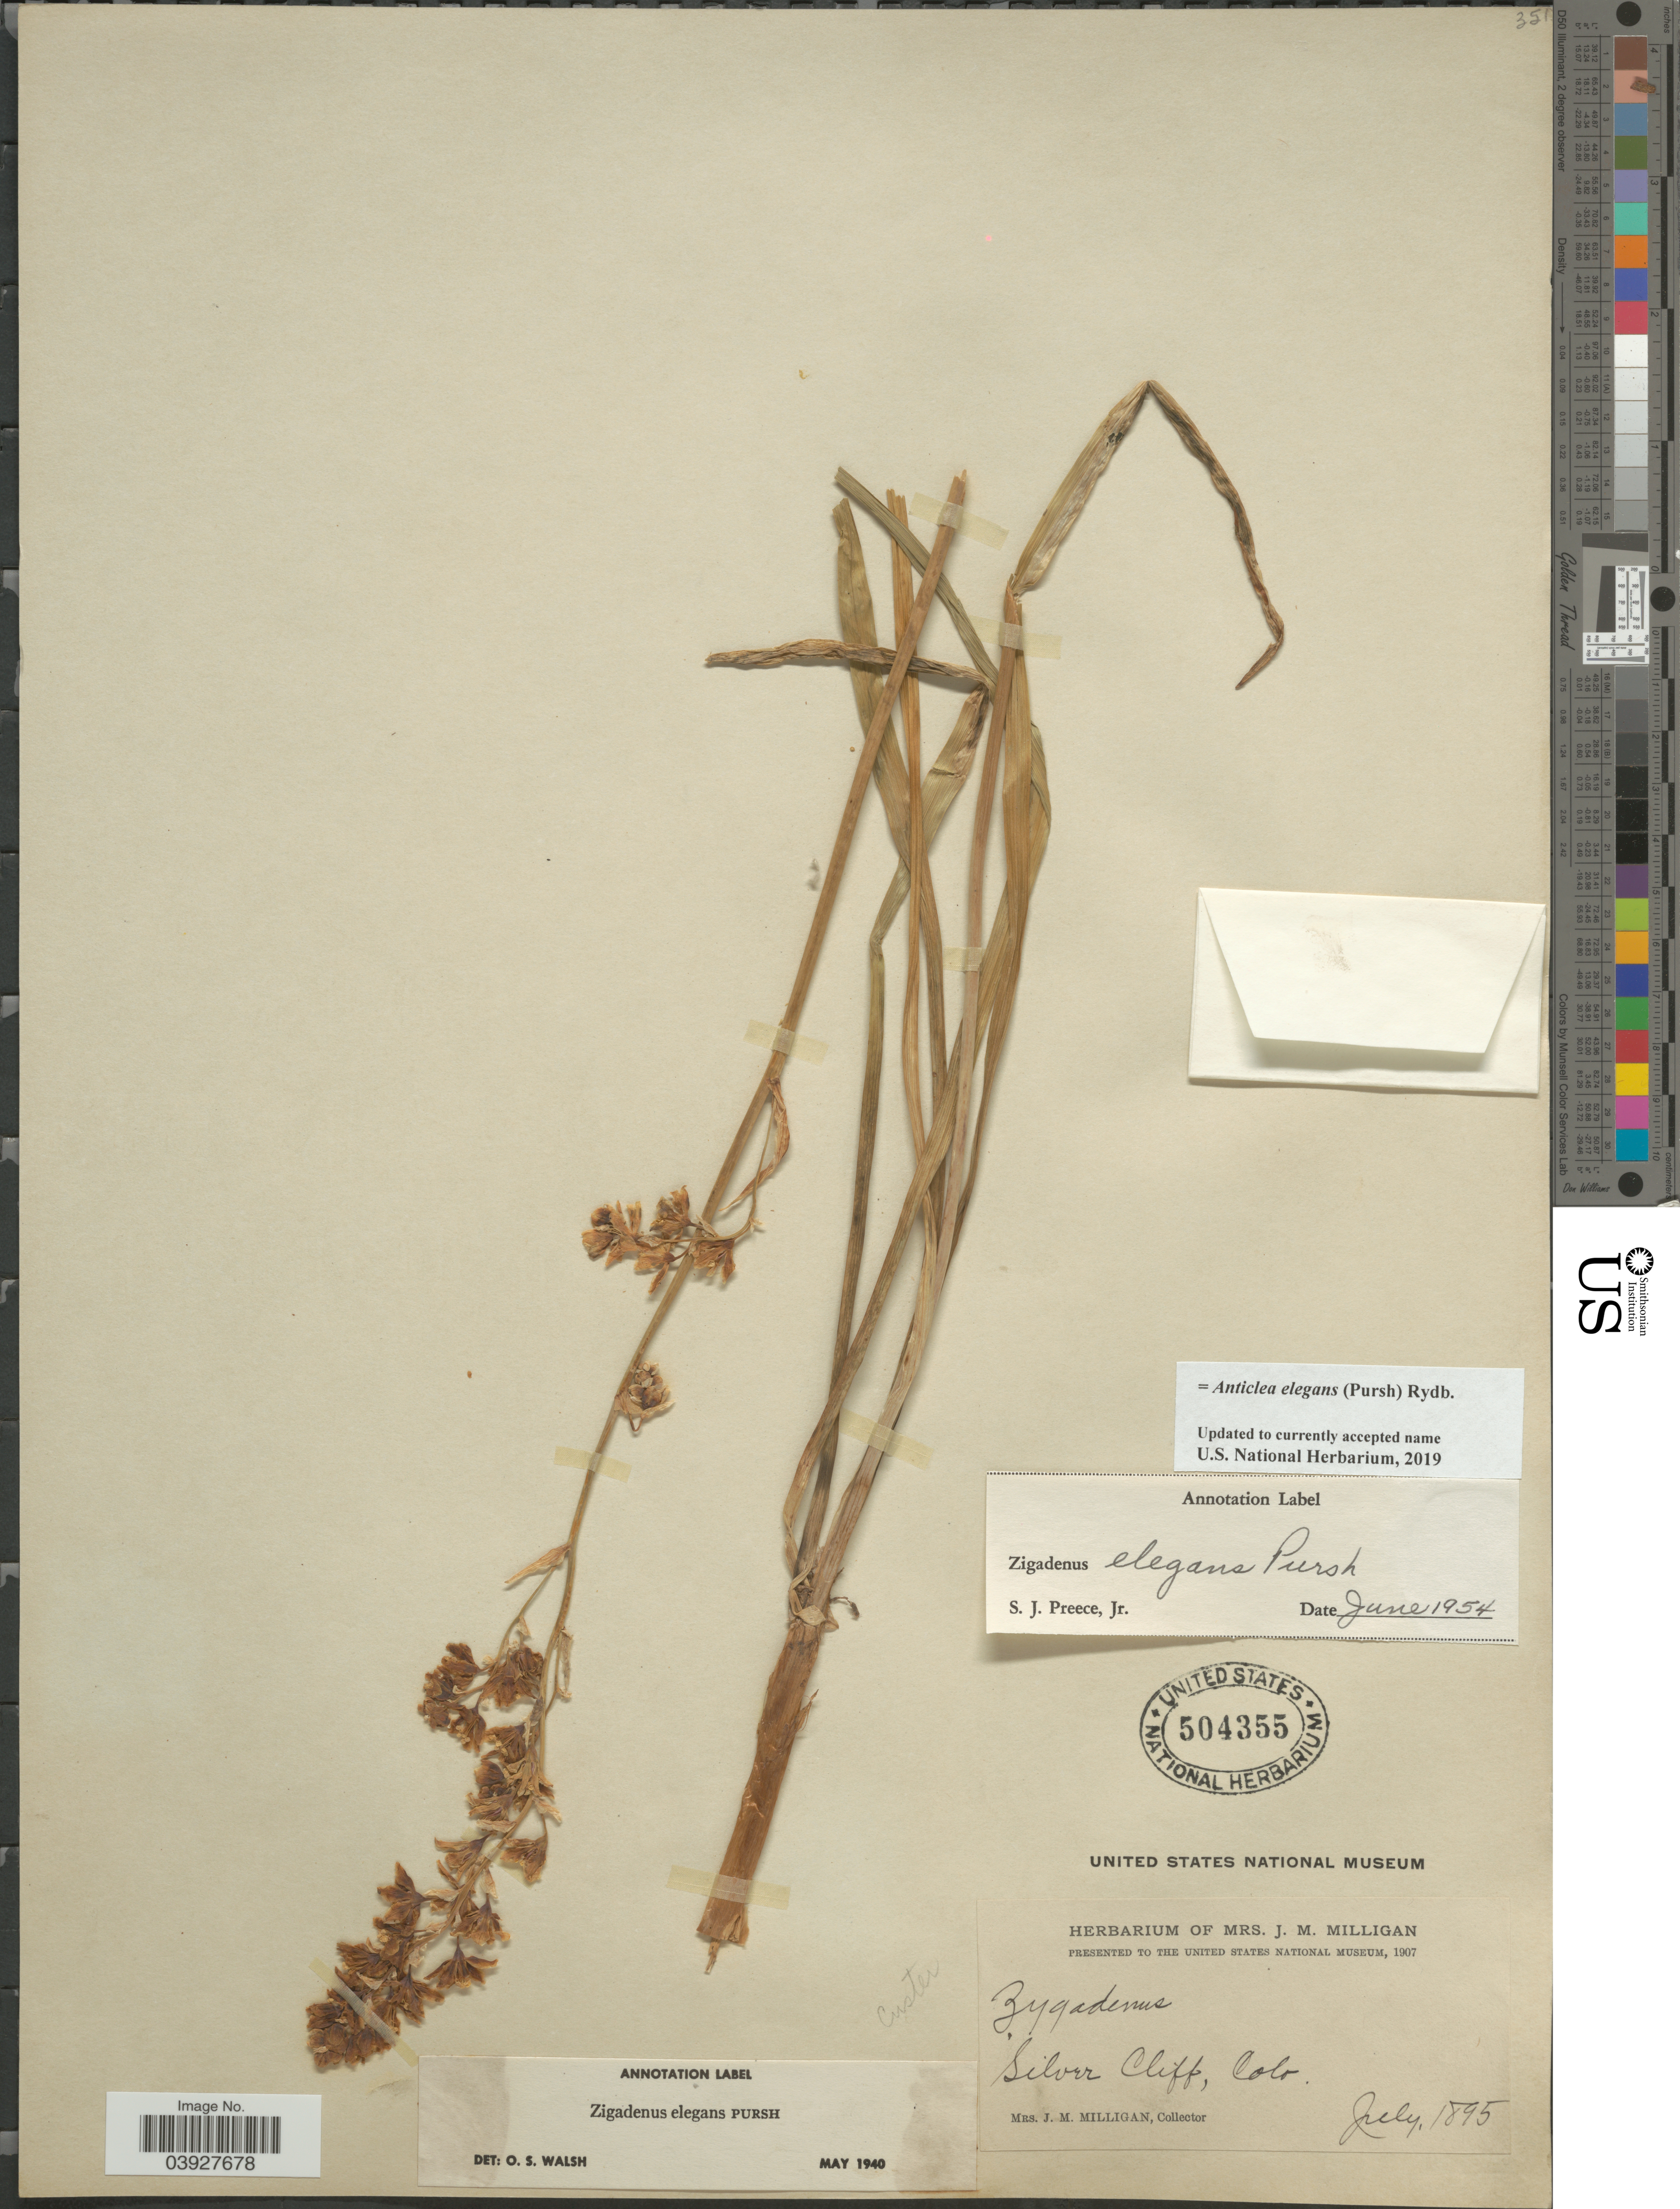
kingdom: Plantae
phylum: Tracheophyta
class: Liliopsida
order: Liliales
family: Melanthiaceae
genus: Anticlea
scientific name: Anticlea elegans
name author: (Pursh) Rydb.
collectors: J. Milligan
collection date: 1895-07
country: United States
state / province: Colorado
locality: Silver Cliff.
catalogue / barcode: US 504355